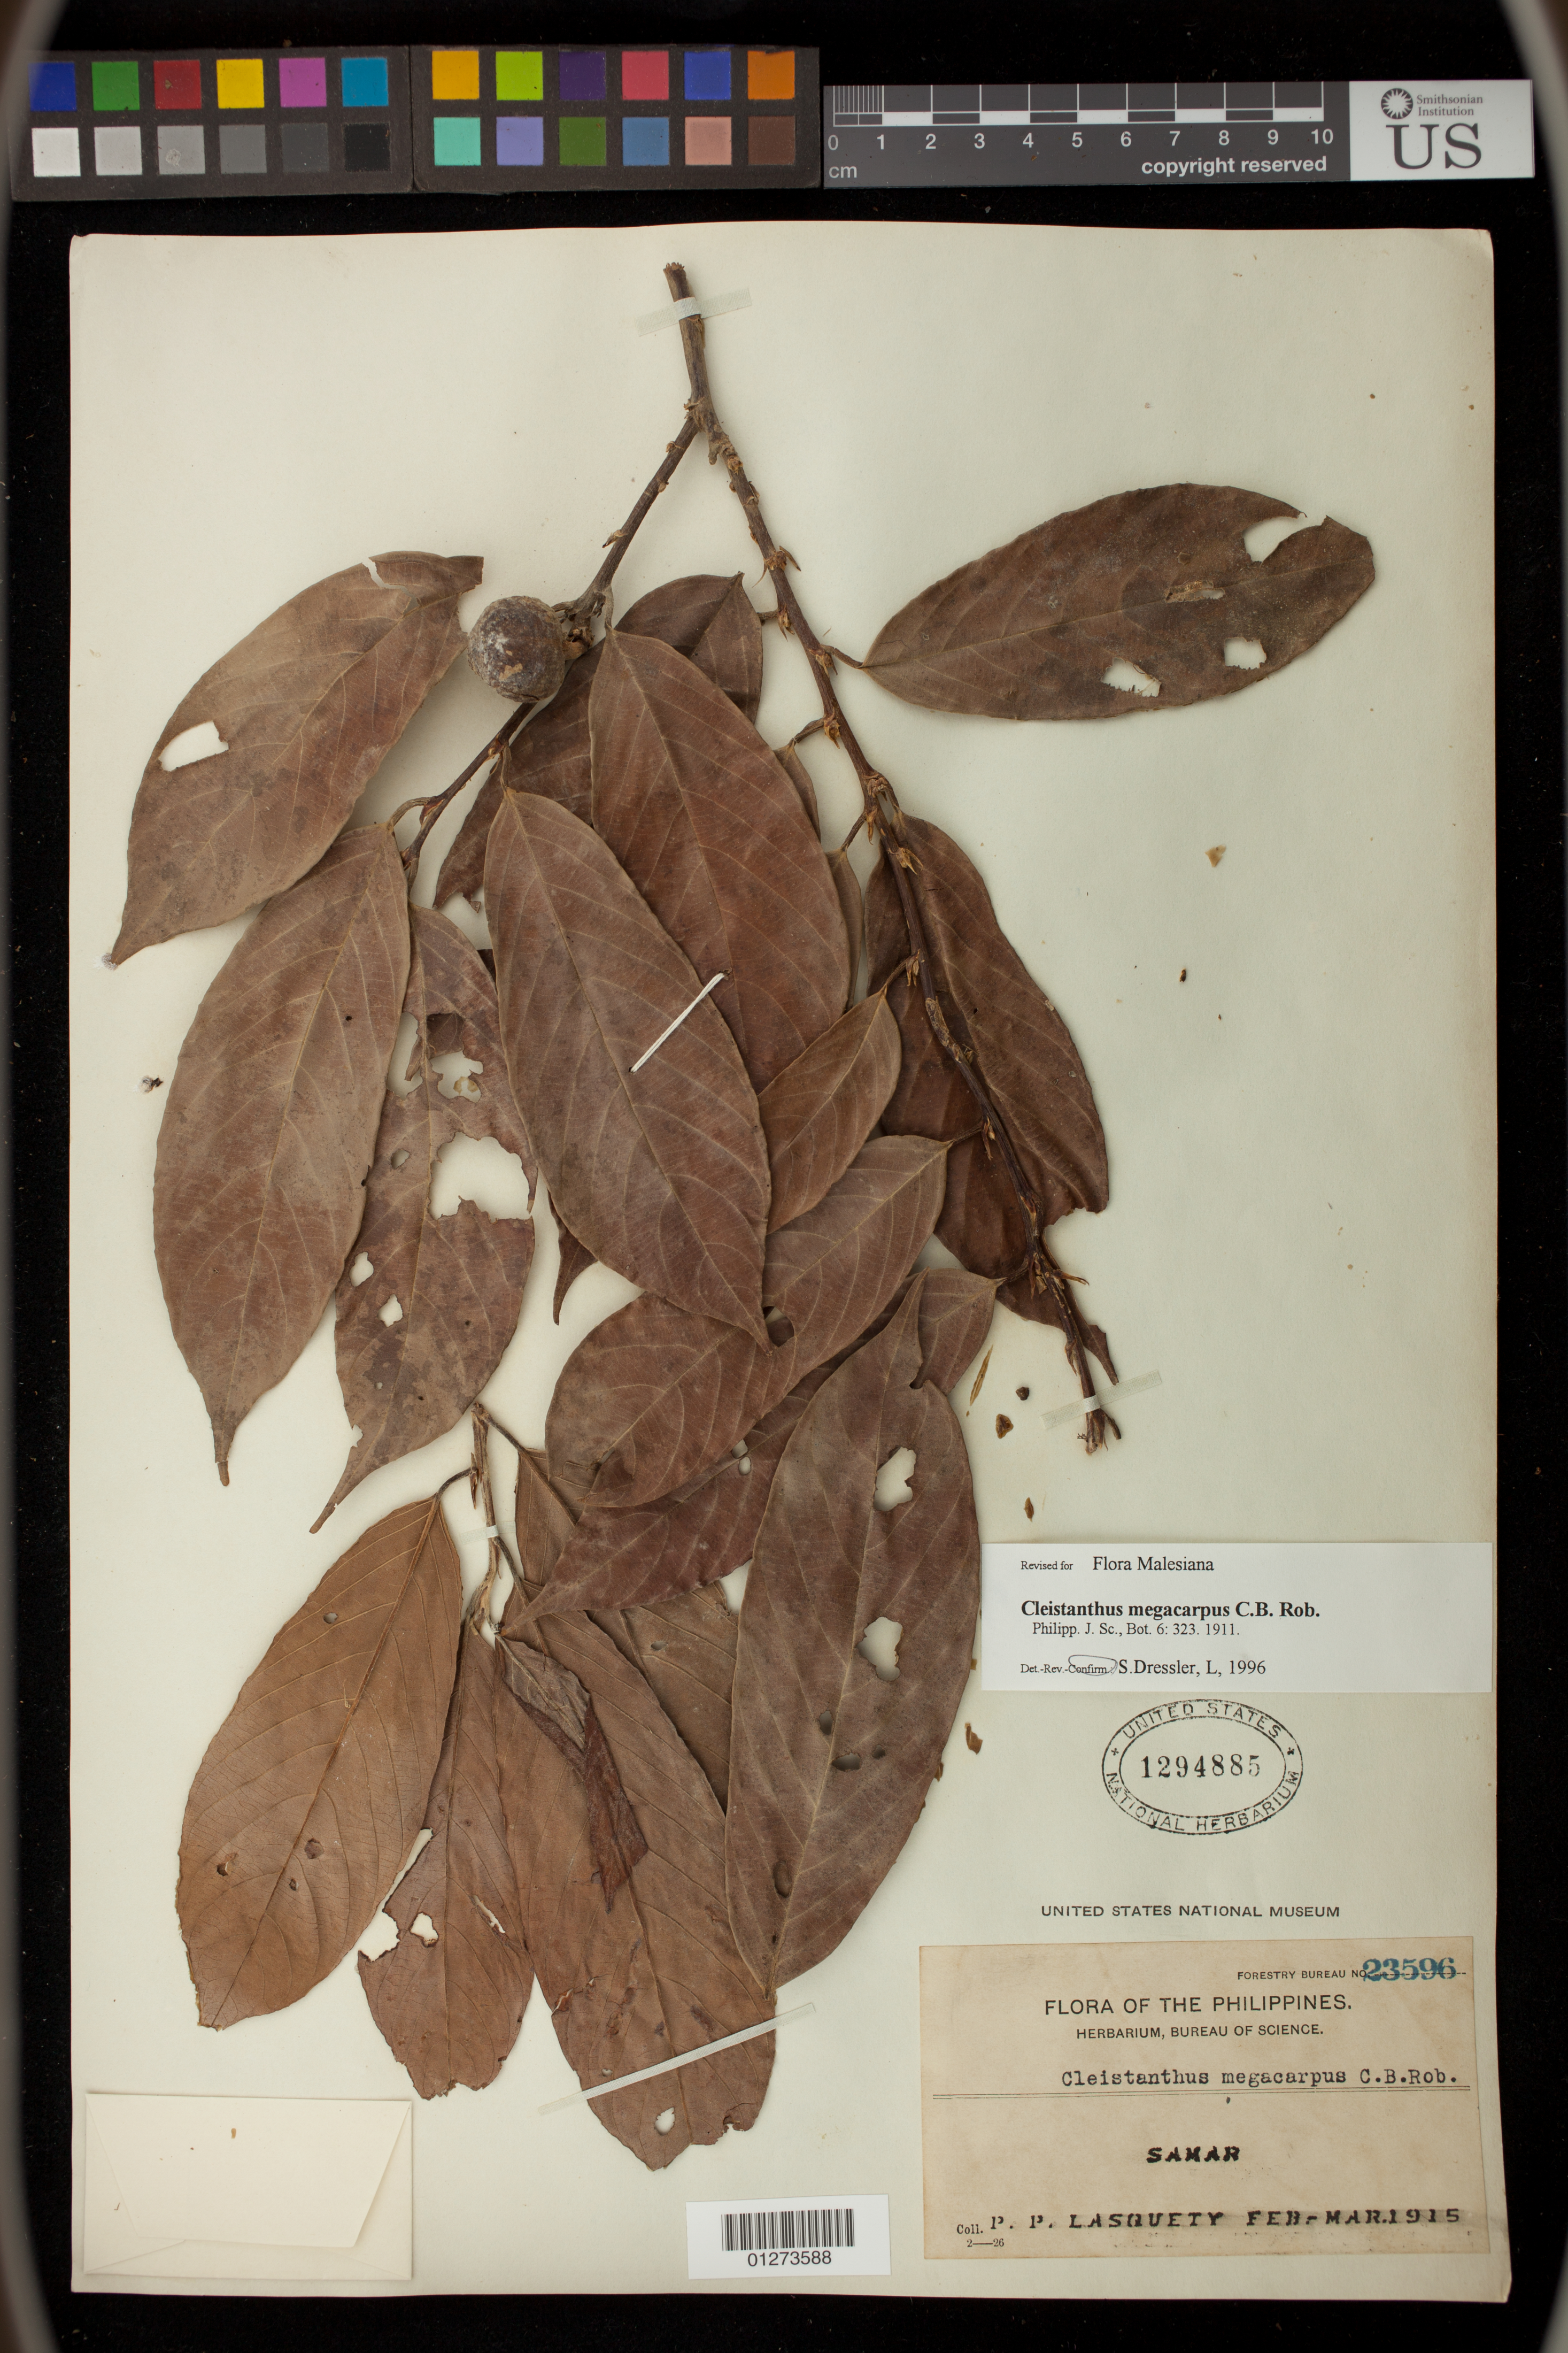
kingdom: Plantae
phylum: Tracheophyta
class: Magnoliopsida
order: Malpighiales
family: Phyllanthaceae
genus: Cleistanthus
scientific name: Cleistanthus megacarpus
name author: C.B. Rob.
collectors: P. Lasquety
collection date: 1915-02/1915-03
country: Philippines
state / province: Eastern Visayas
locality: Samar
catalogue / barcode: US 1294885